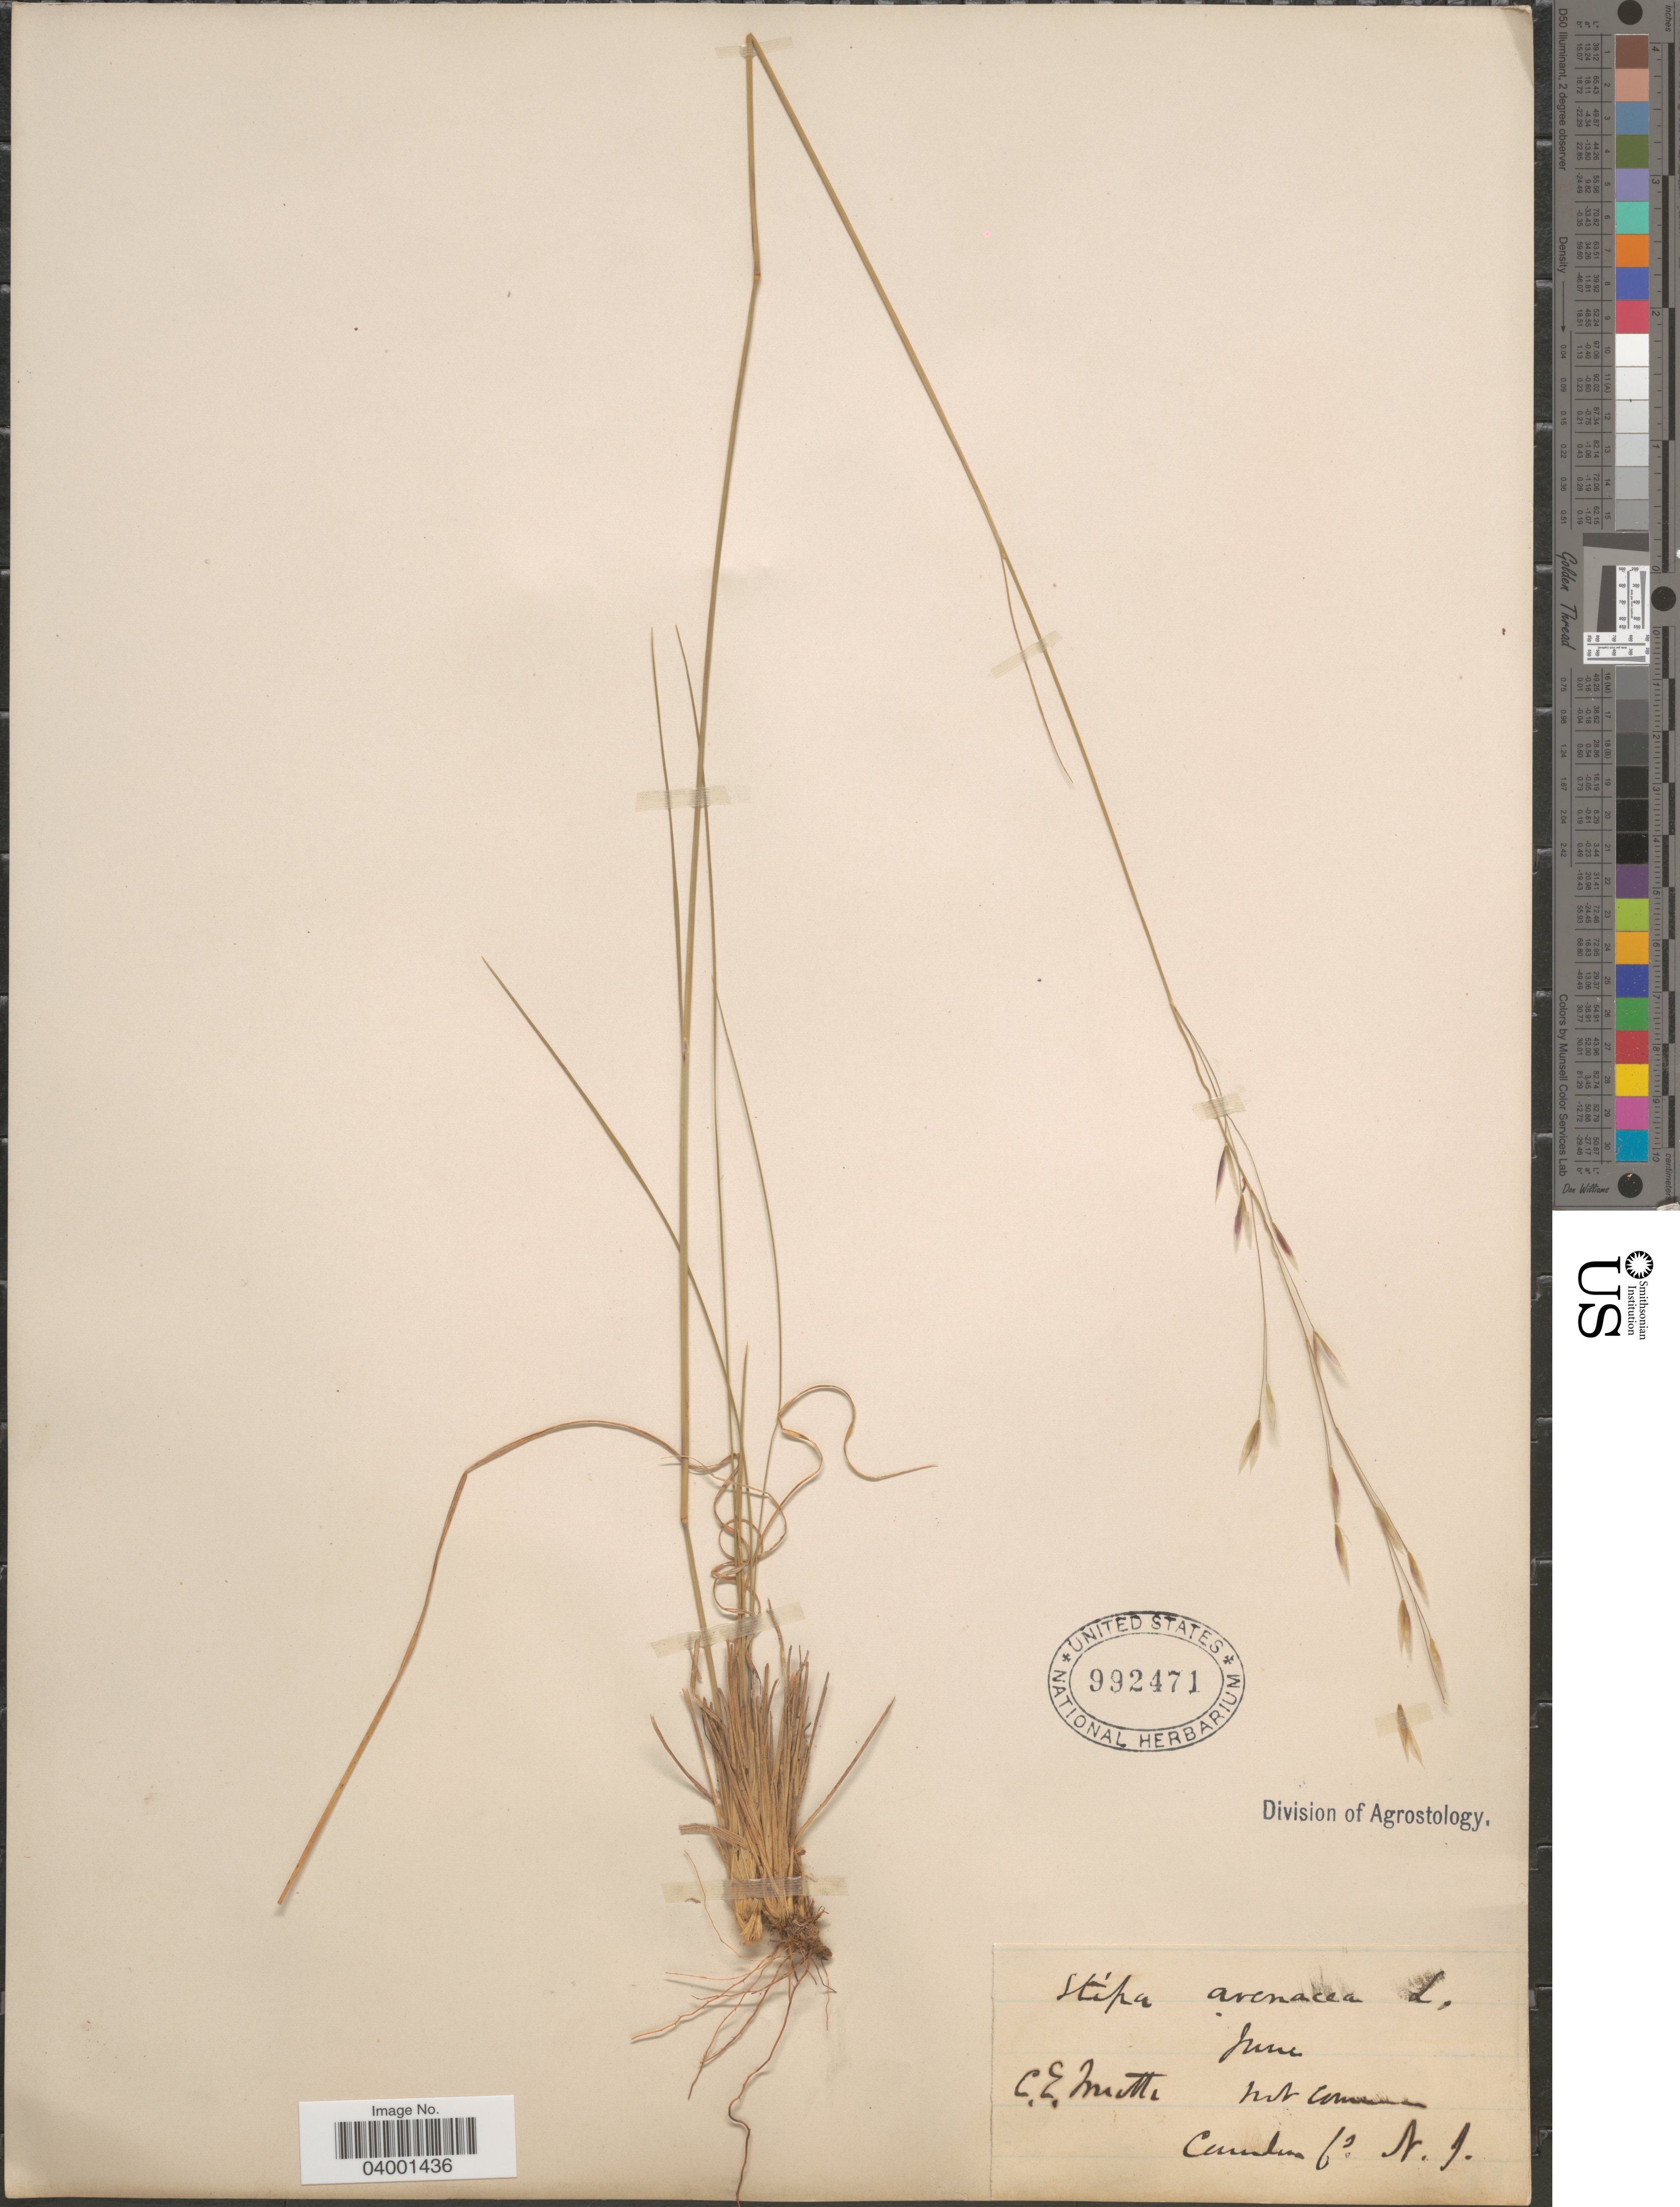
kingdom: Plantae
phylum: Tracheophyta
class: Liliopsida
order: Poales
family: Poaceae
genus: Piptochaetium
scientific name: Piptochaetium avenaceum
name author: (L.) Parodi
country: United States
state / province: New Jersey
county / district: Camden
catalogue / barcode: US 992471